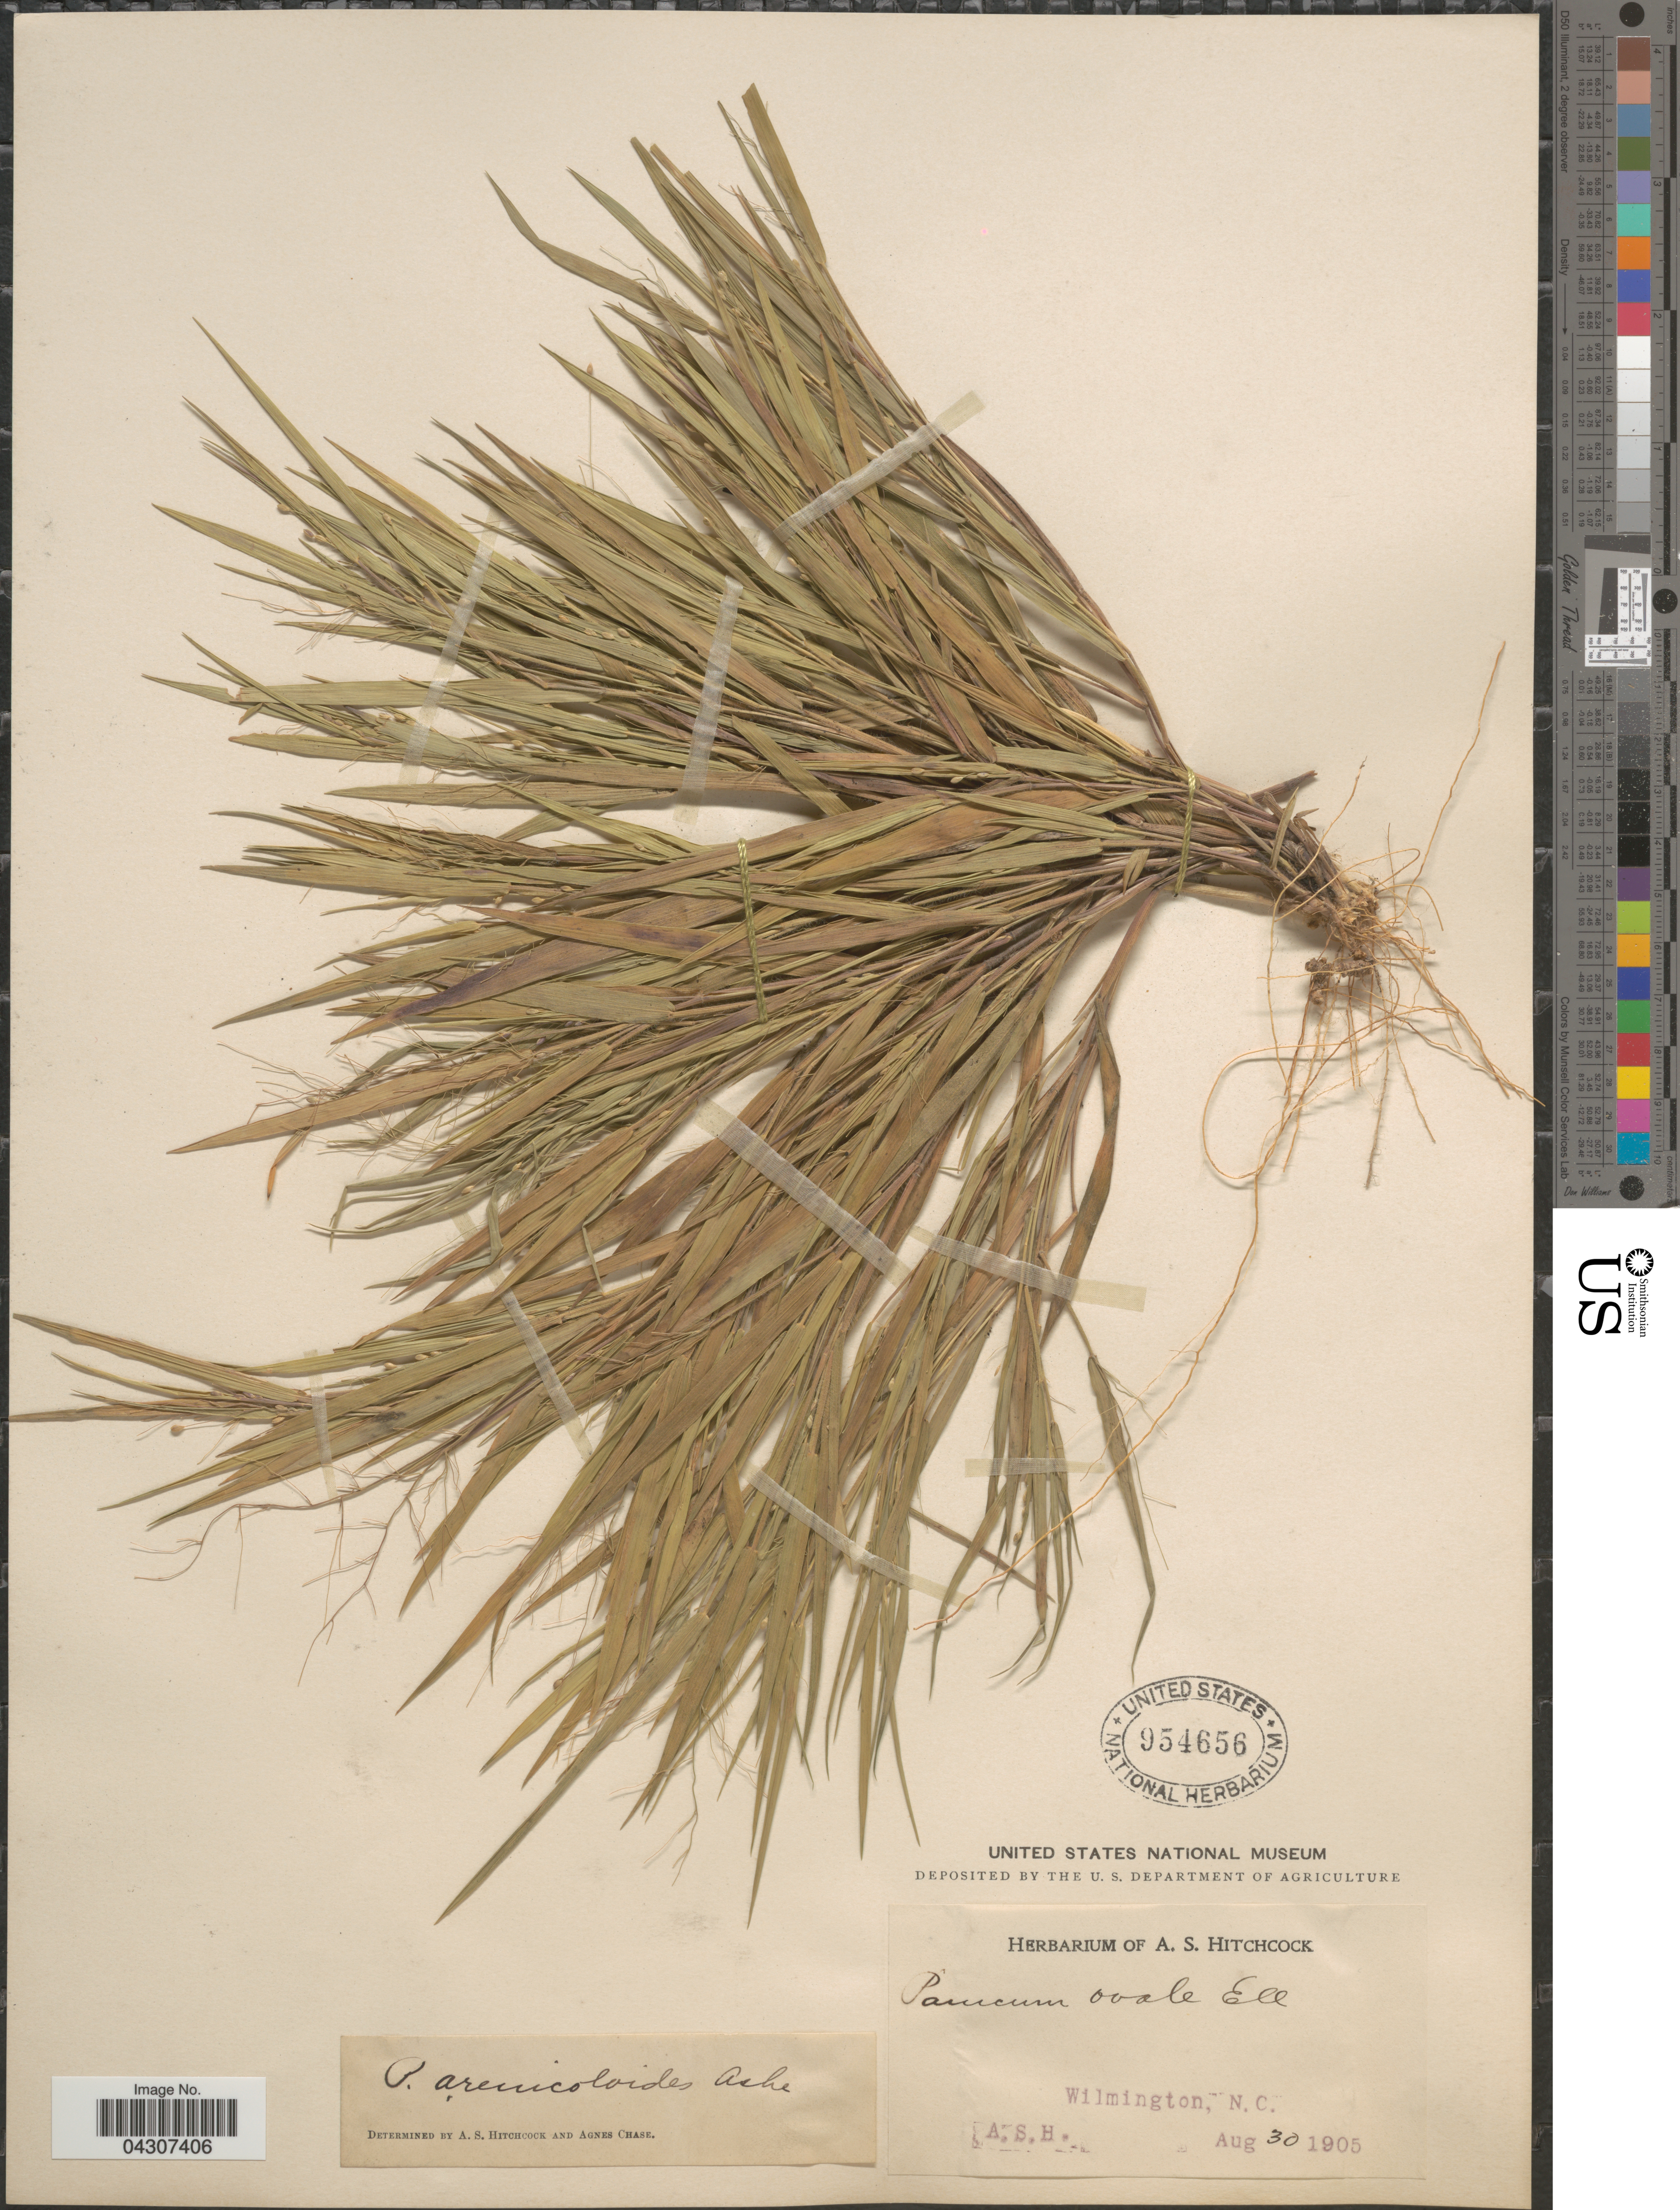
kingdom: Plantae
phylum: Tracheophyta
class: Liliopsida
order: Poales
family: Poaceae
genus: Dichanthelium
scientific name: Dichanthelium aciculare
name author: (Desv. ex Poir.) Gould & C.A. Clark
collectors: A. S. Hitchcock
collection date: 1905-08-30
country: United States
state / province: North Carolina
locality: Wilmington.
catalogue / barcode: US 954656